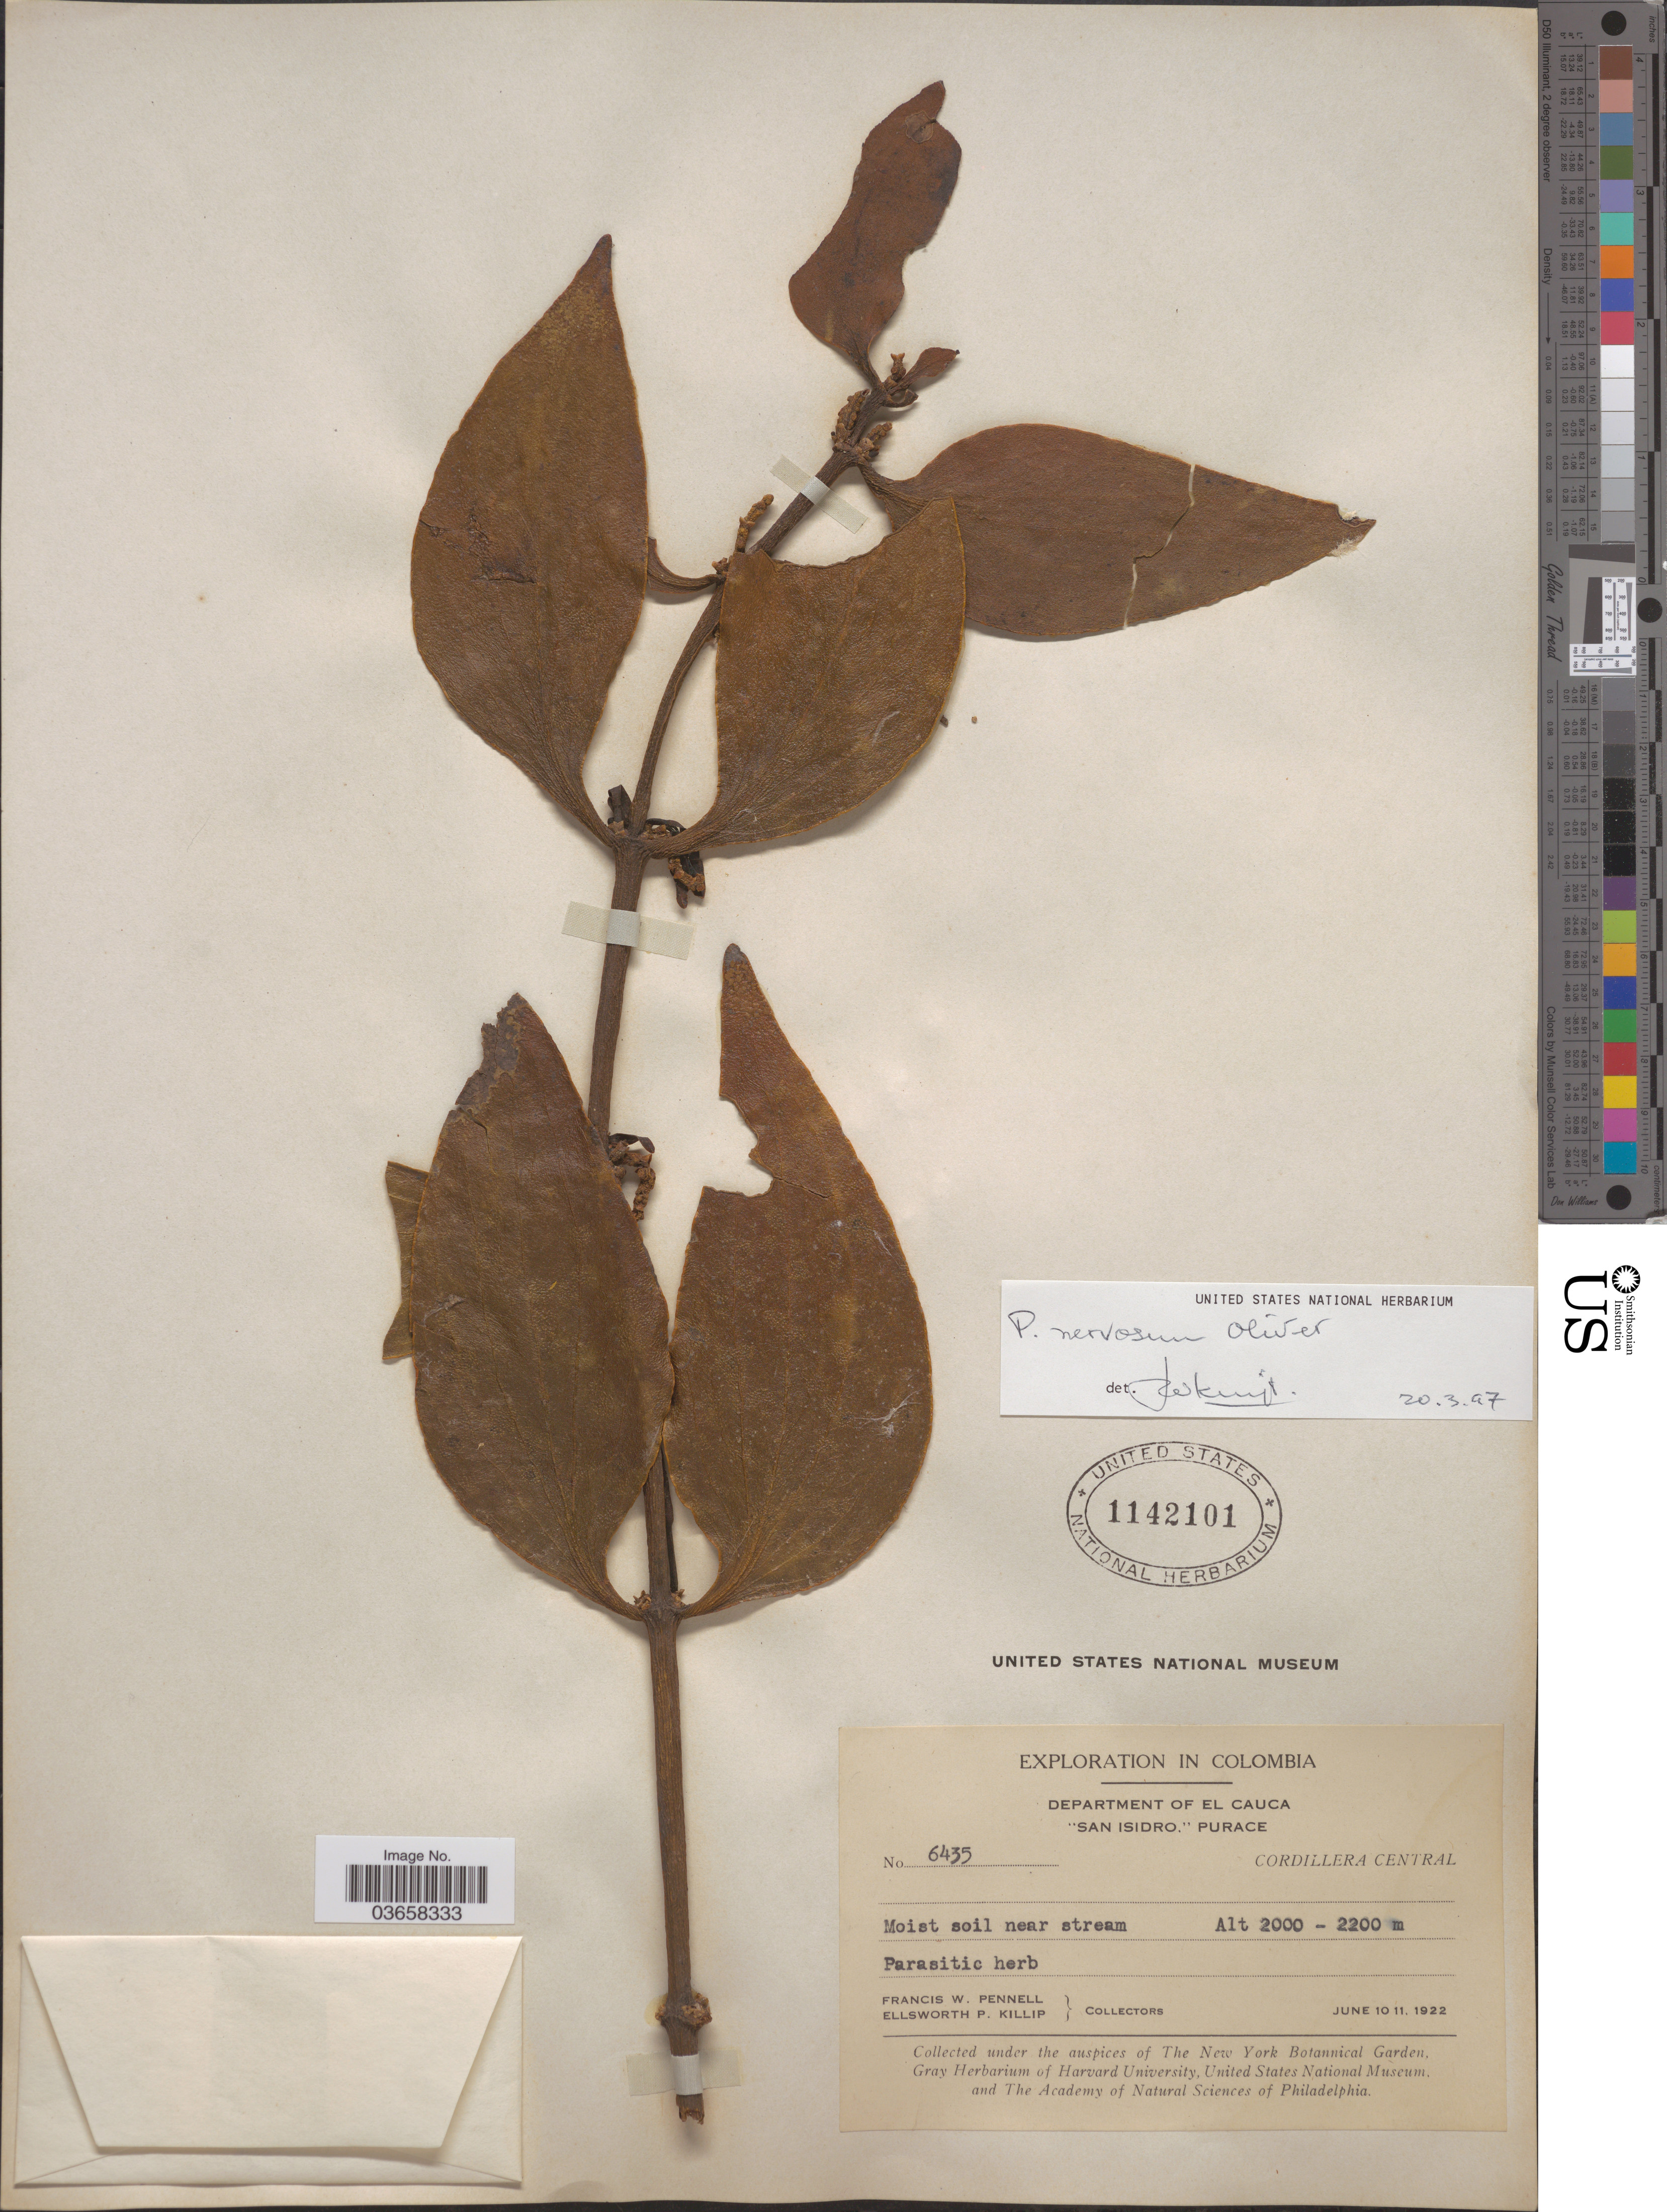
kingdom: Plantae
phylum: Tracheophyta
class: Magnoliopsida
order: Santalales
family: Viscaceae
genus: Phoradendron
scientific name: Phoradendron nervosum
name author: Oliv.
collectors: F. W. Pennell & E. P. Killip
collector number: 6435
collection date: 1922-06-10/1922-06-11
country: Colombia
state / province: Cauca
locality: Department of El Cauca, "San Isidro," Purace, Cordillera Central. Moist soil near stream.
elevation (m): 2000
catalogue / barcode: US 1142101